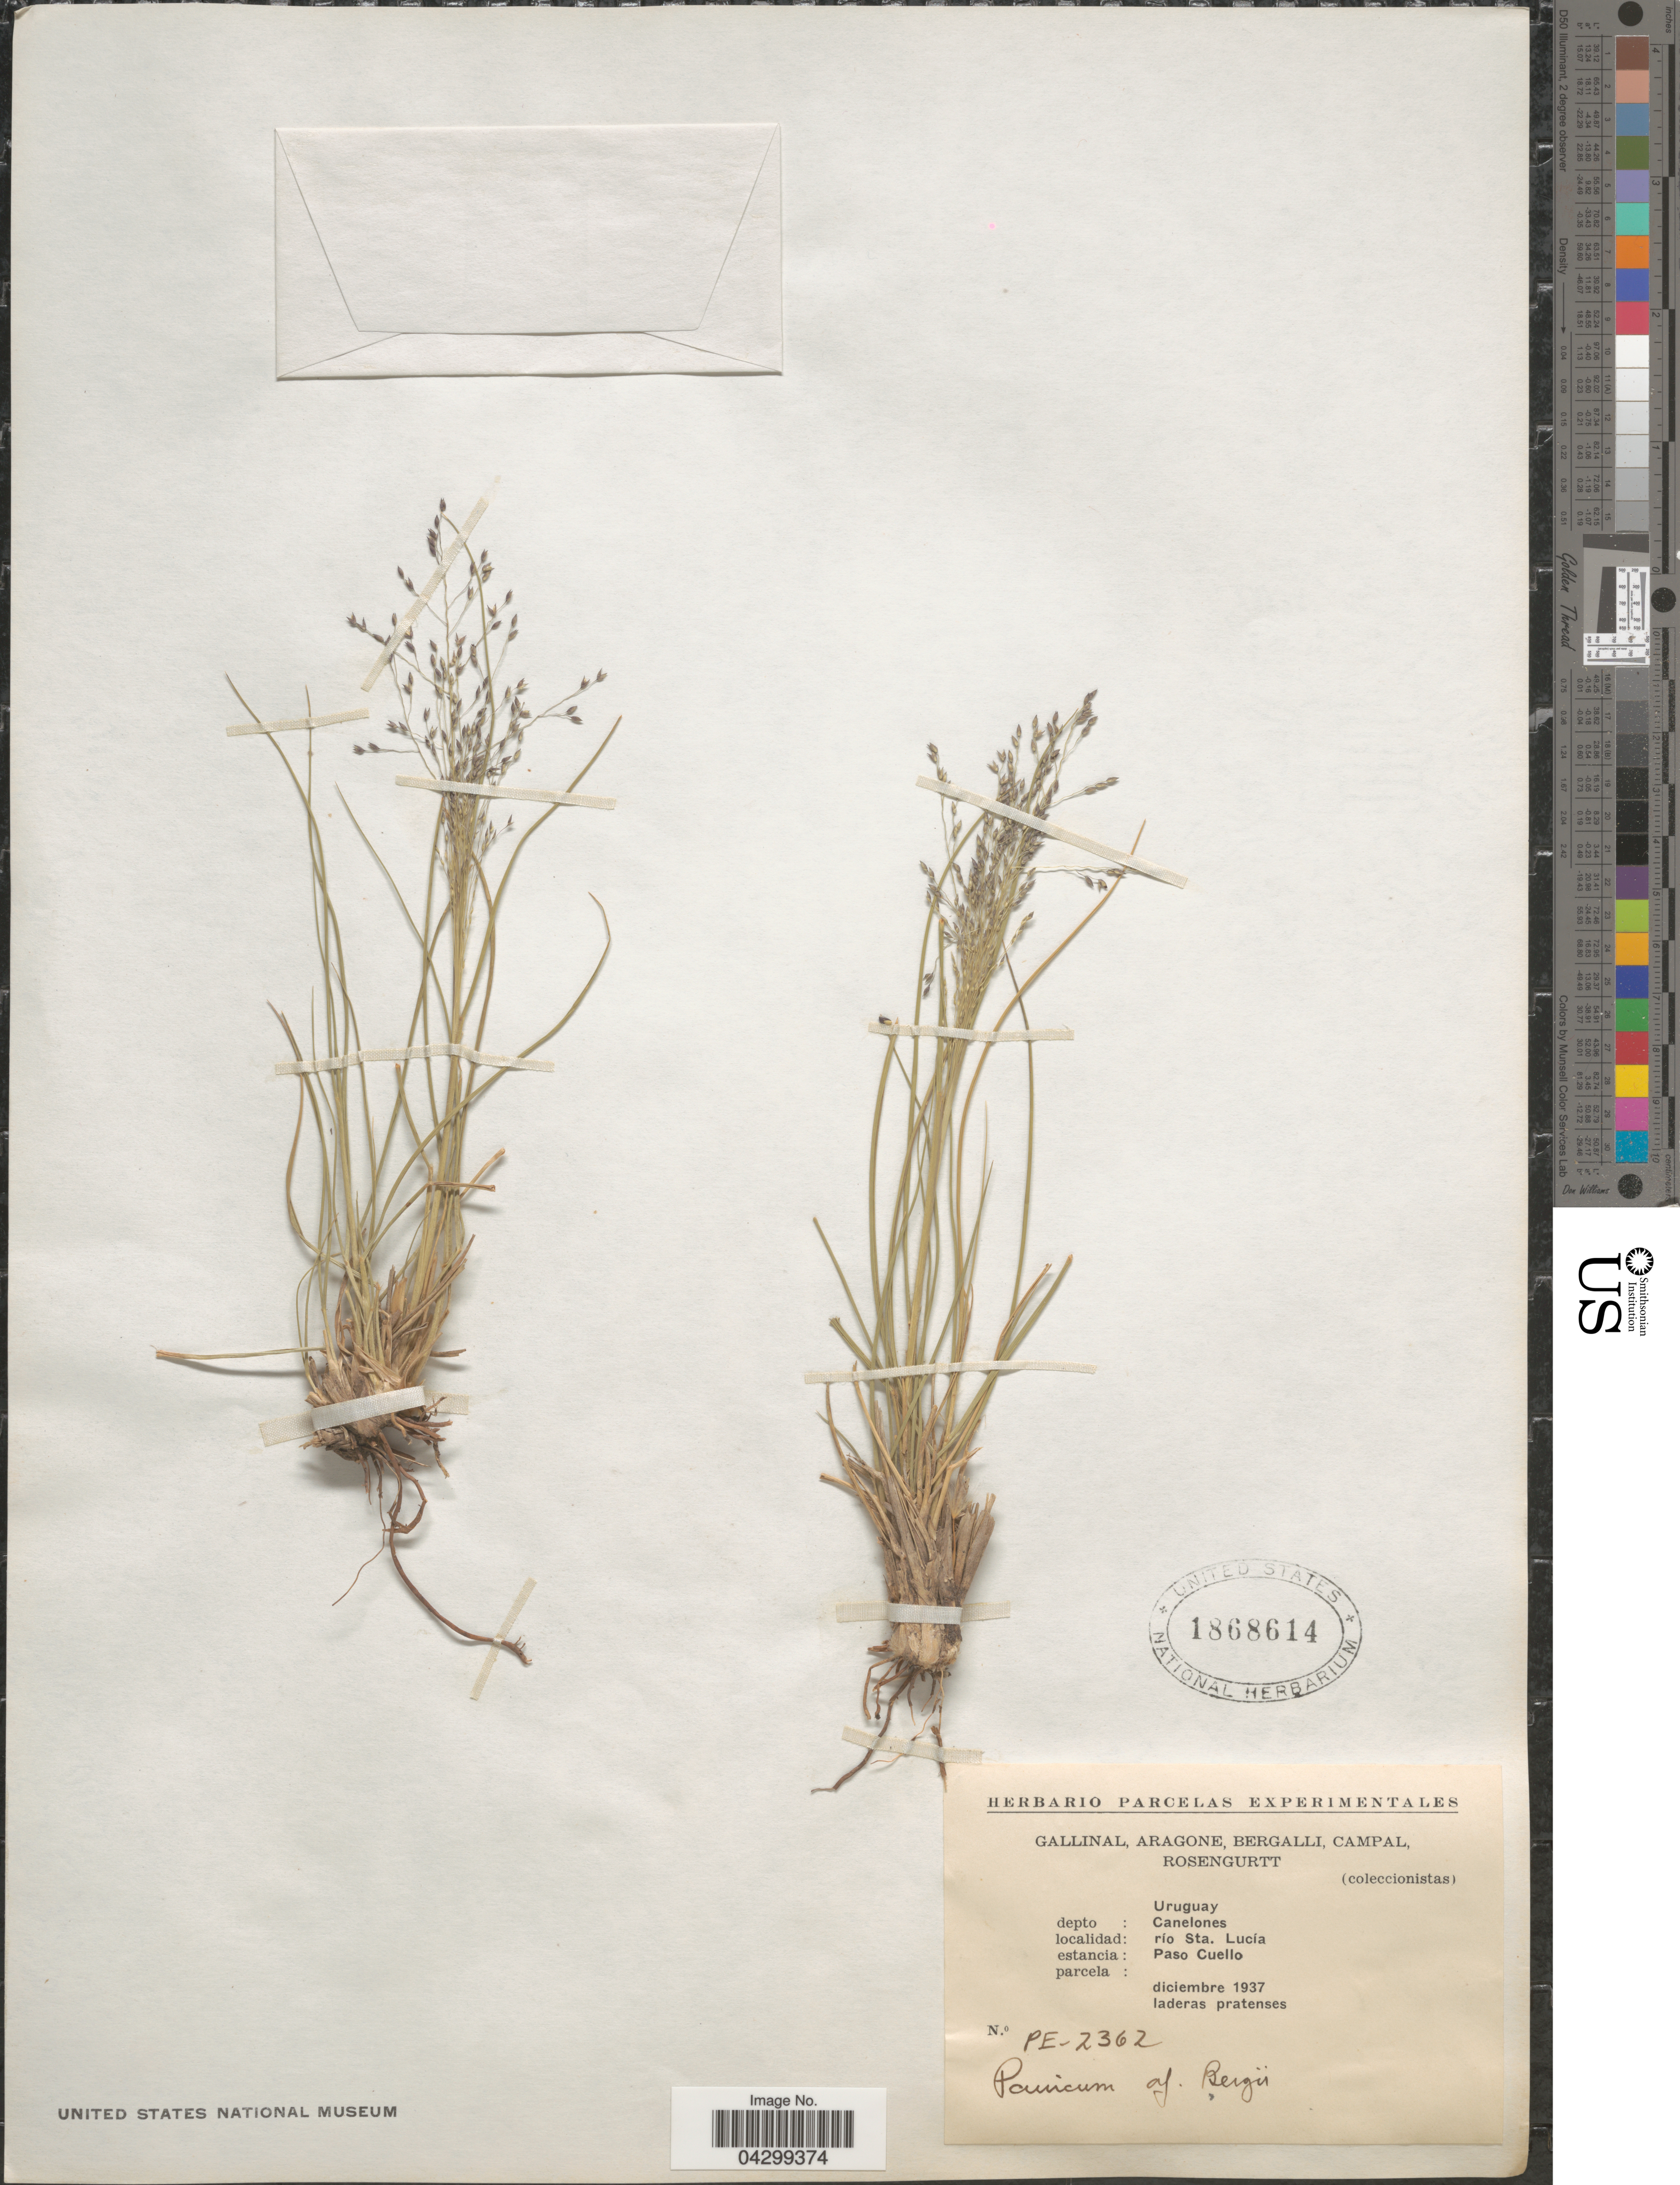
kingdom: Plantae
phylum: Tracheophyta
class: Liliopsida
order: Poales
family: Poaceae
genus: Panicum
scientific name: Panicum bergii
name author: Arechav.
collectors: -. Gallinal, -- Aragone, -- Bergalli, -- Campal & Rosengurtt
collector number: PE-2362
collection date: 1937-12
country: Uruguay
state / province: Canelones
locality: Depto: Canelones. Río Sta. Lucía. Estancia: Paso Cuello.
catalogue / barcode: US 1868614